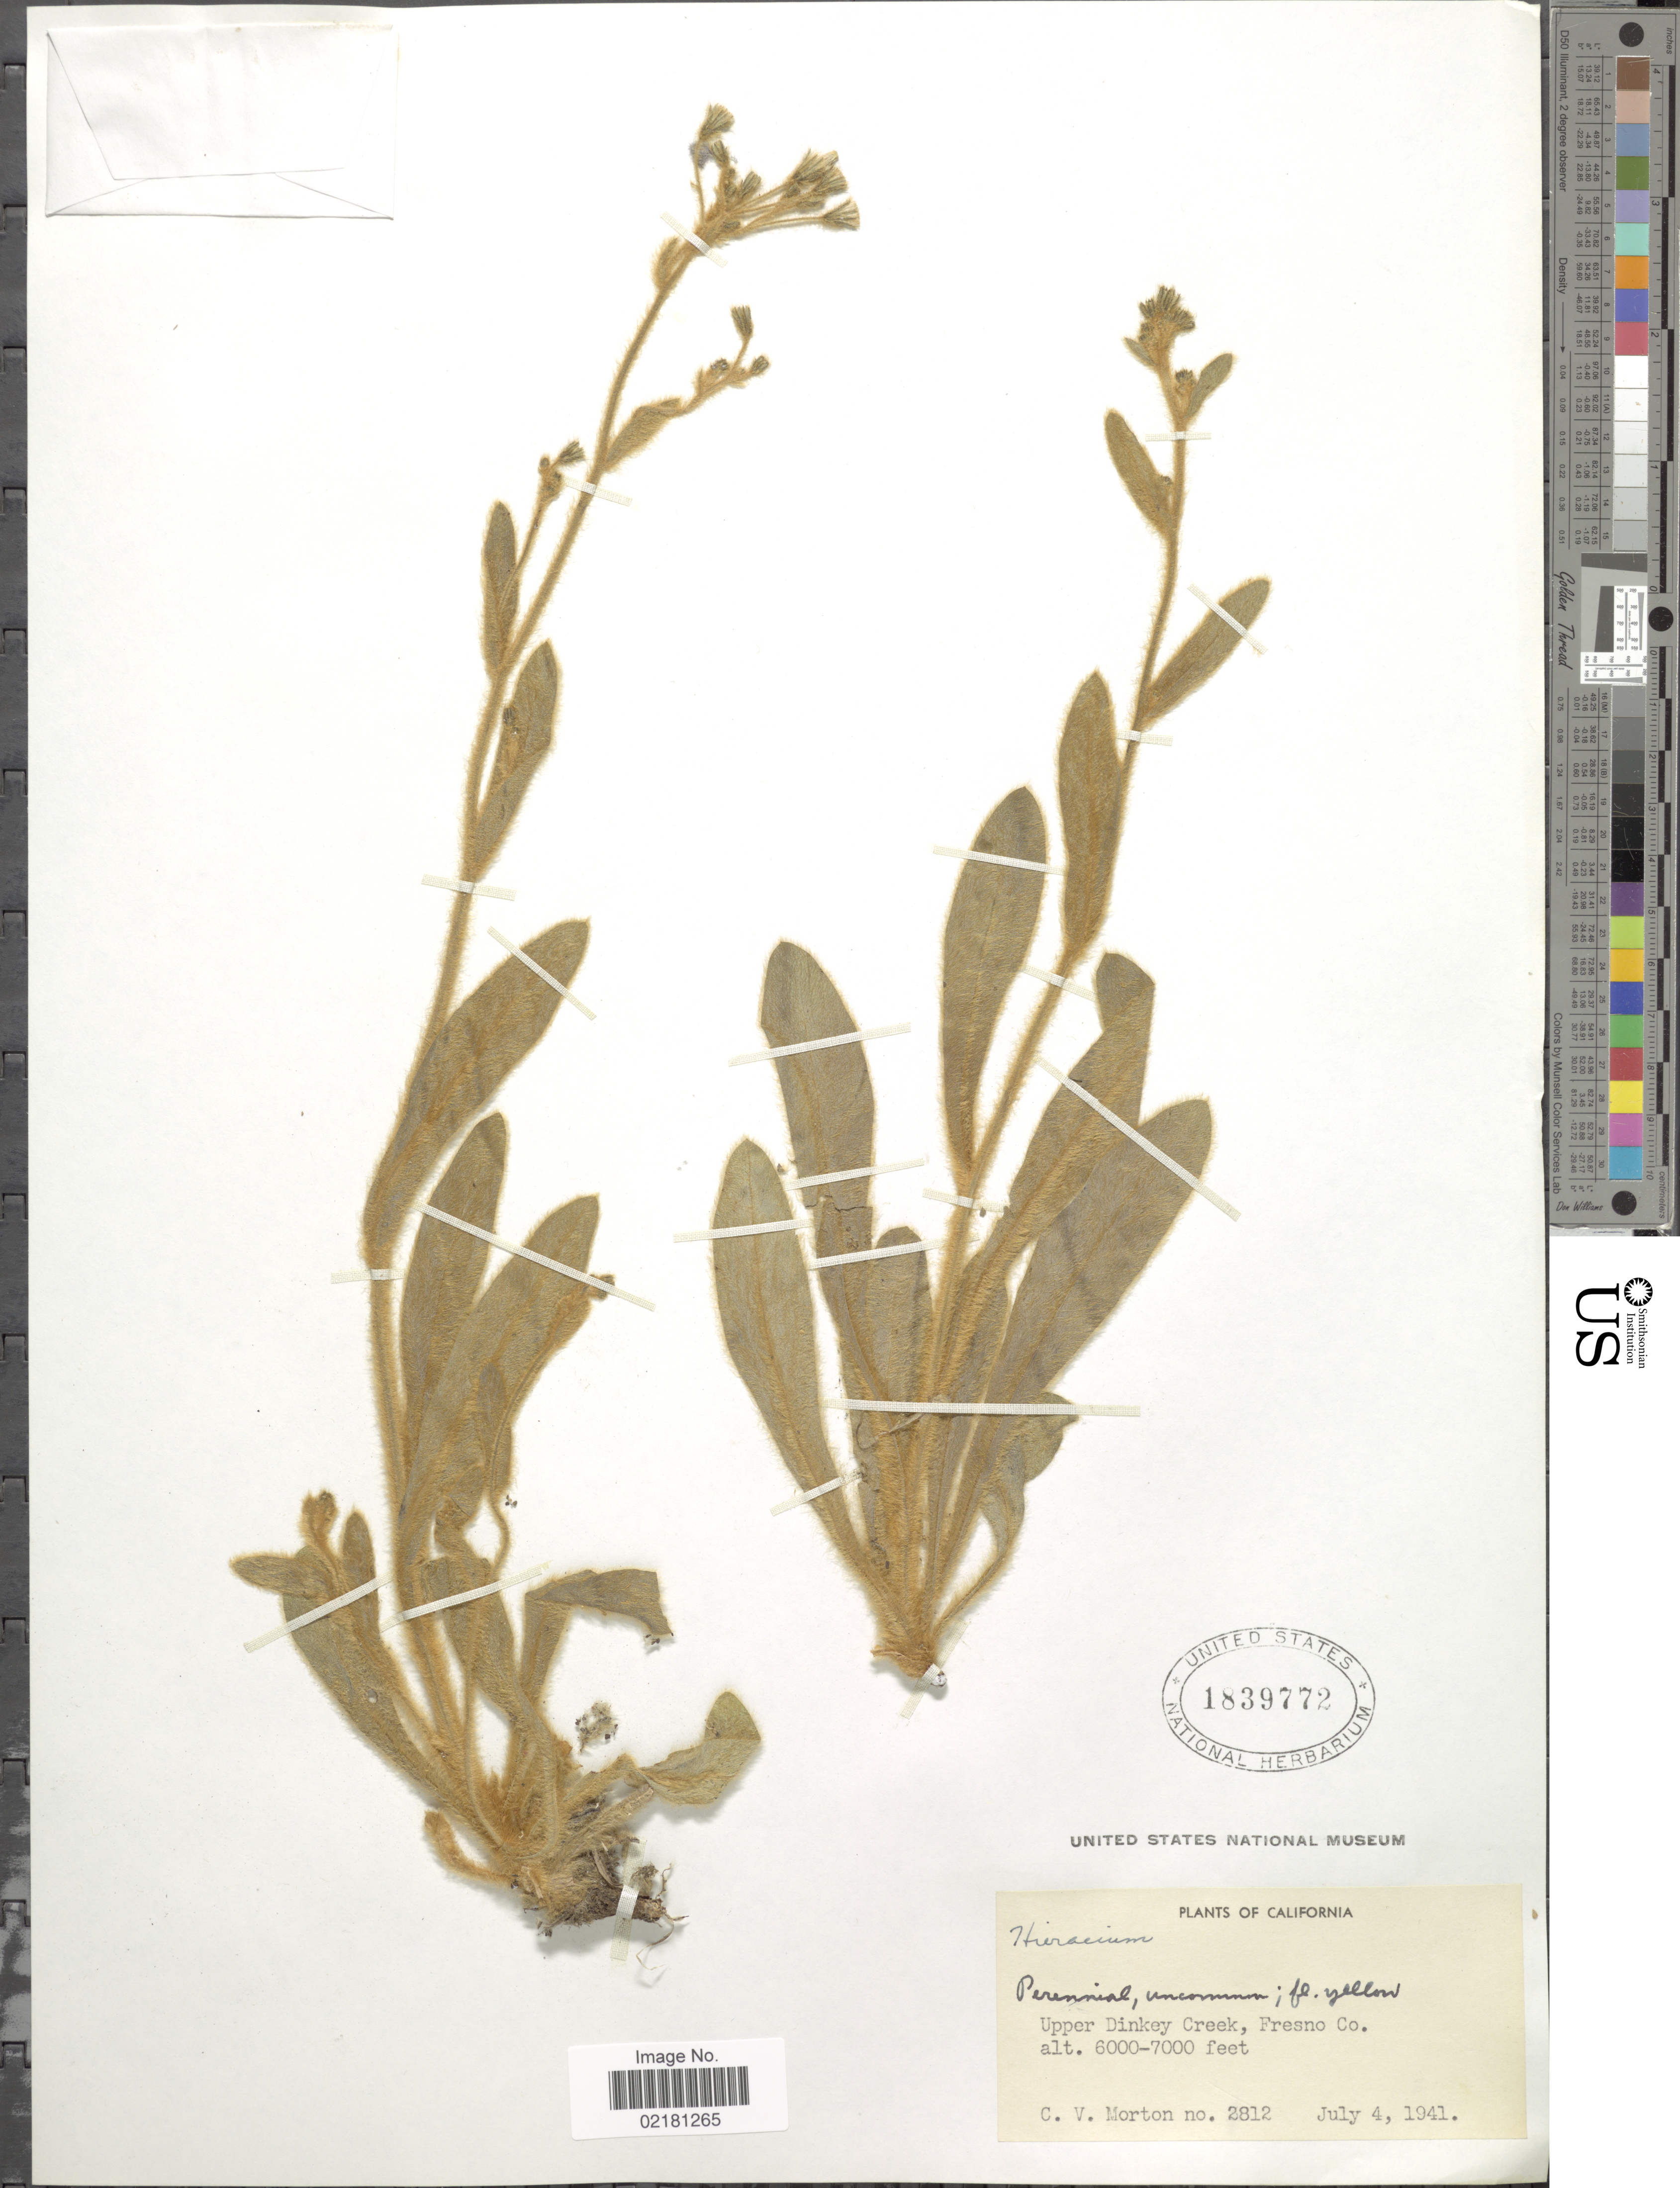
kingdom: Plantae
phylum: Tracheophyta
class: Magnoliopsida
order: Asterales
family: Asteraceae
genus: Hieracium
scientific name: Hieracium repandulare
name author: Druce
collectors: C. V. Morton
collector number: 2812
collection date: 1941-07-04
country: United States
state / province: California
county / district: Fresno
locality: Upper Dinkey Creek, Fresno Co.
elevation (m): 1829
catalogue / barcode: US 1839772